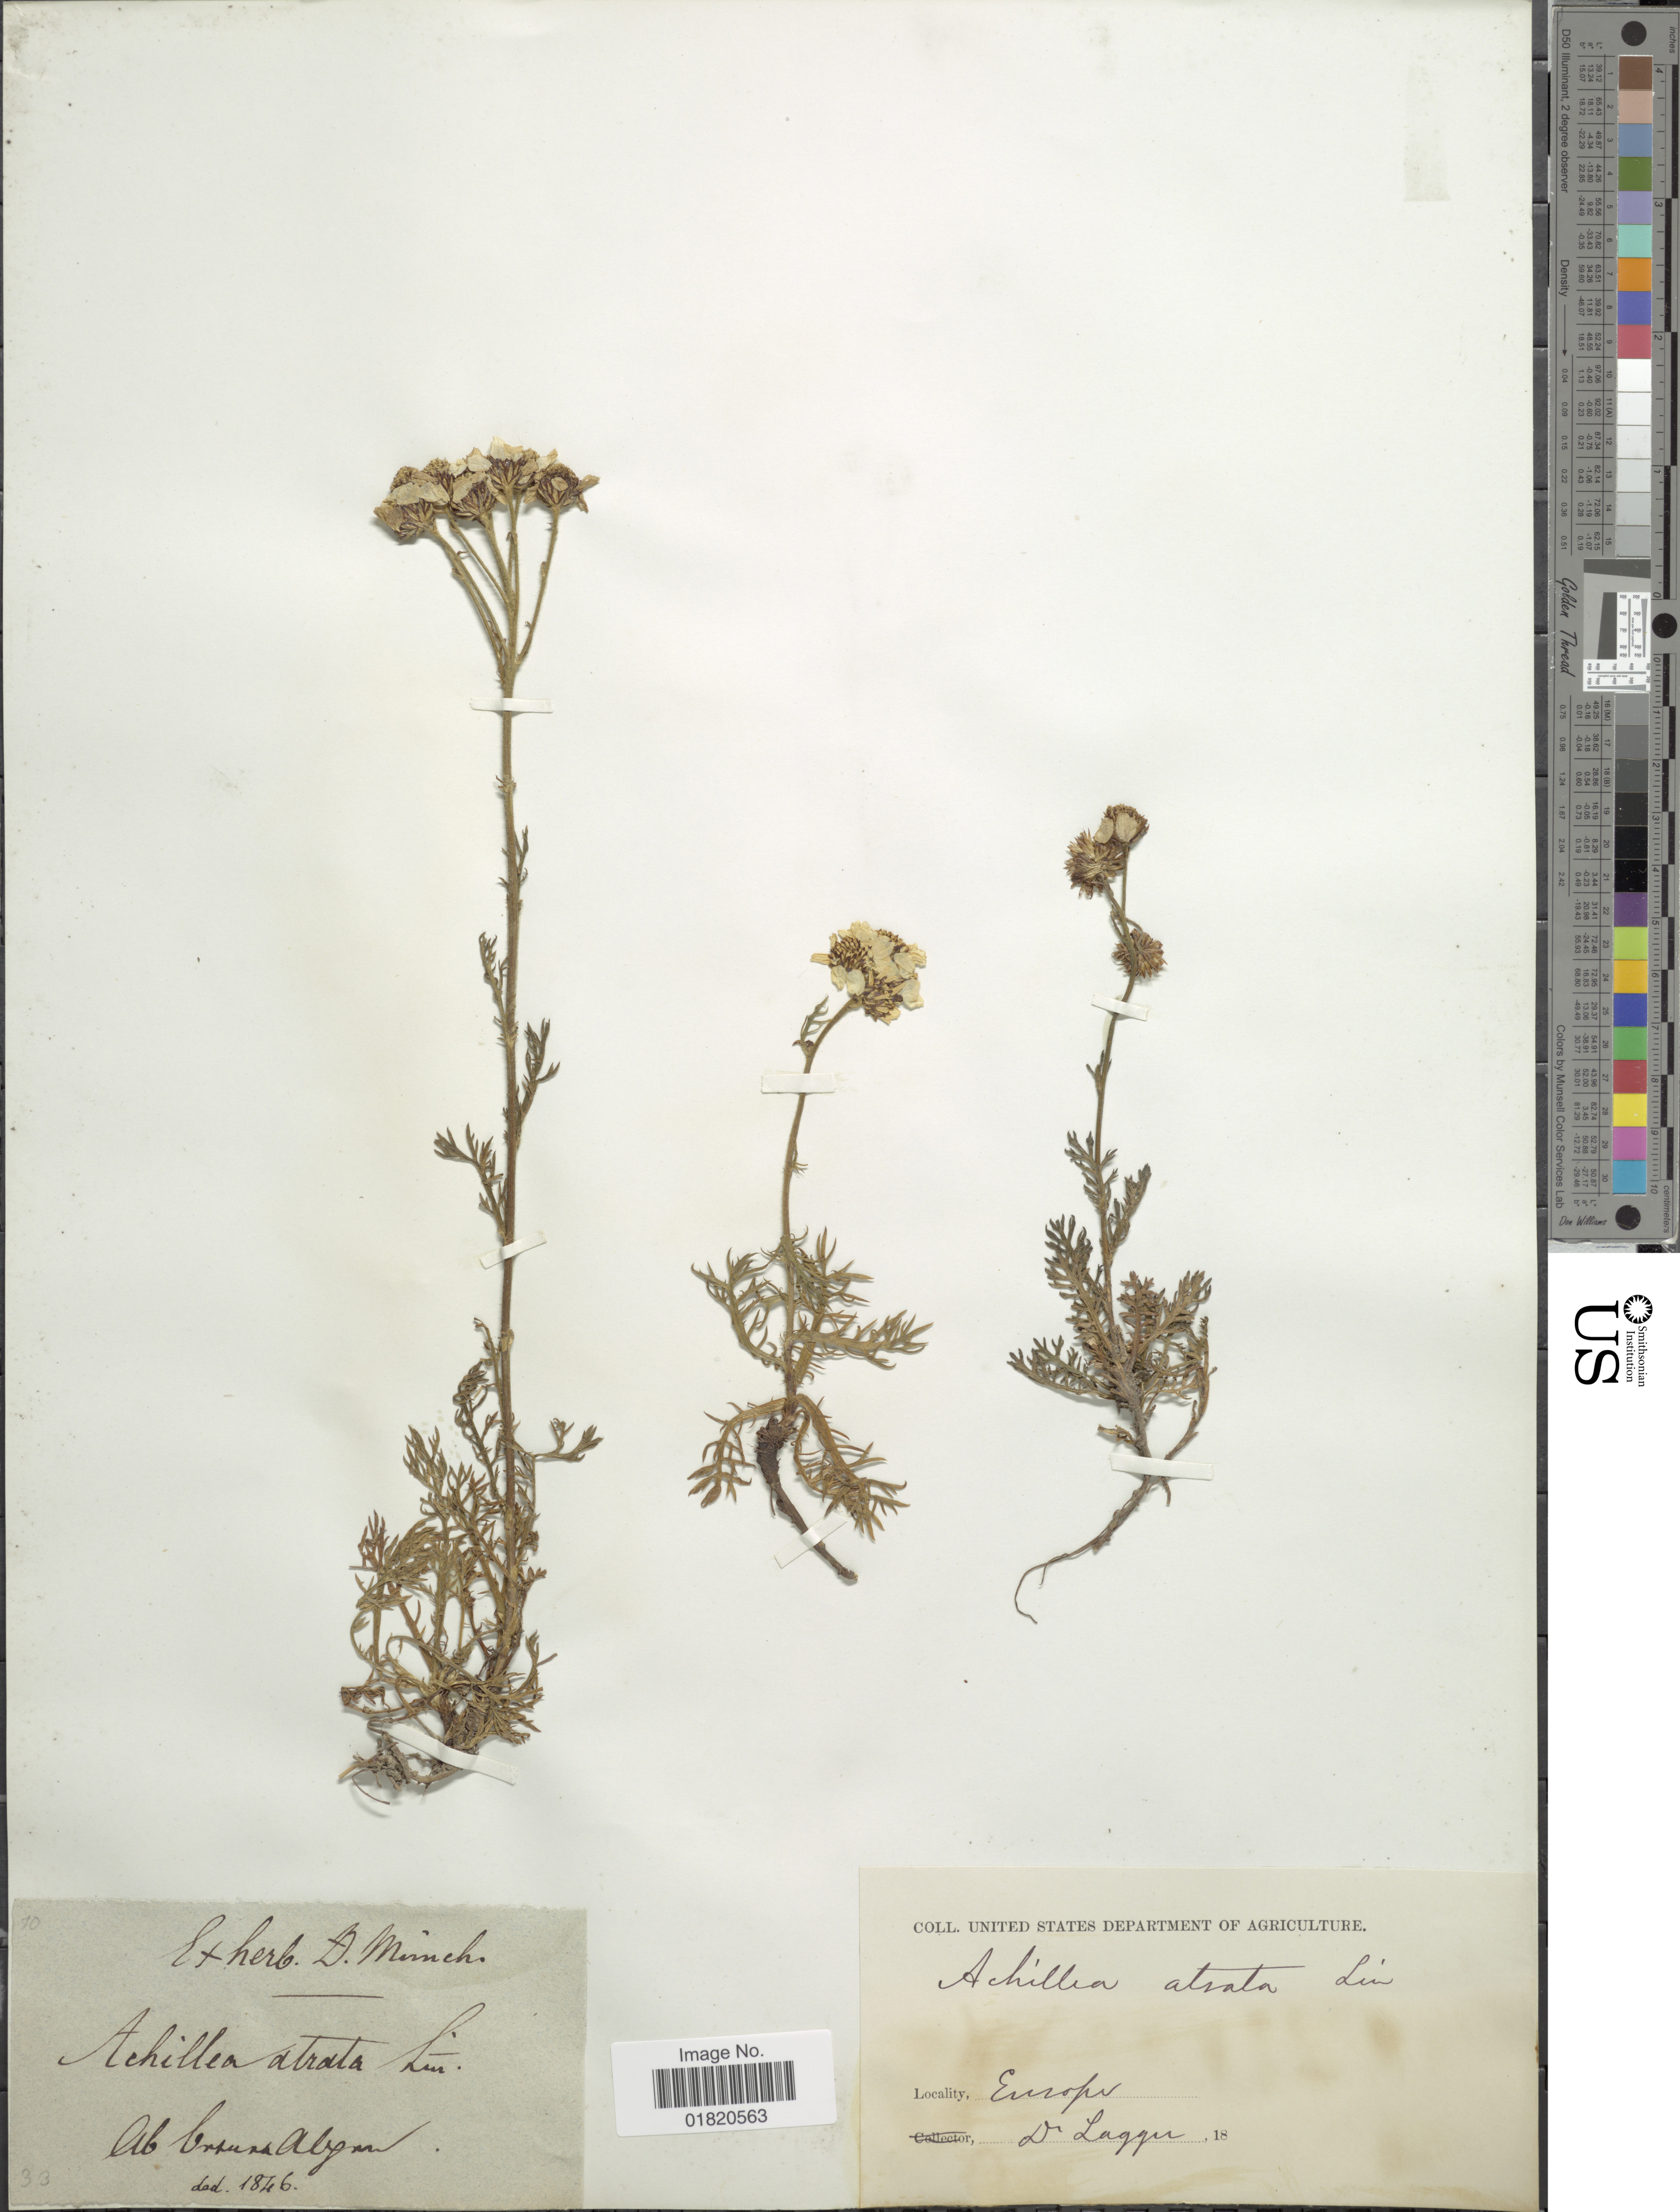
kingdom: Plantae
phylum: Tracheophyta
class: Magnoliopsida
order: Asterales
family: Asteraceae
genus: Achillea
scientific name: Achillea atrata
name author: L.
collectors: F. J. Lagger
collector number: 33?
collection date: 1846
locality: Ab bruna [interpreted] Alpen Europe